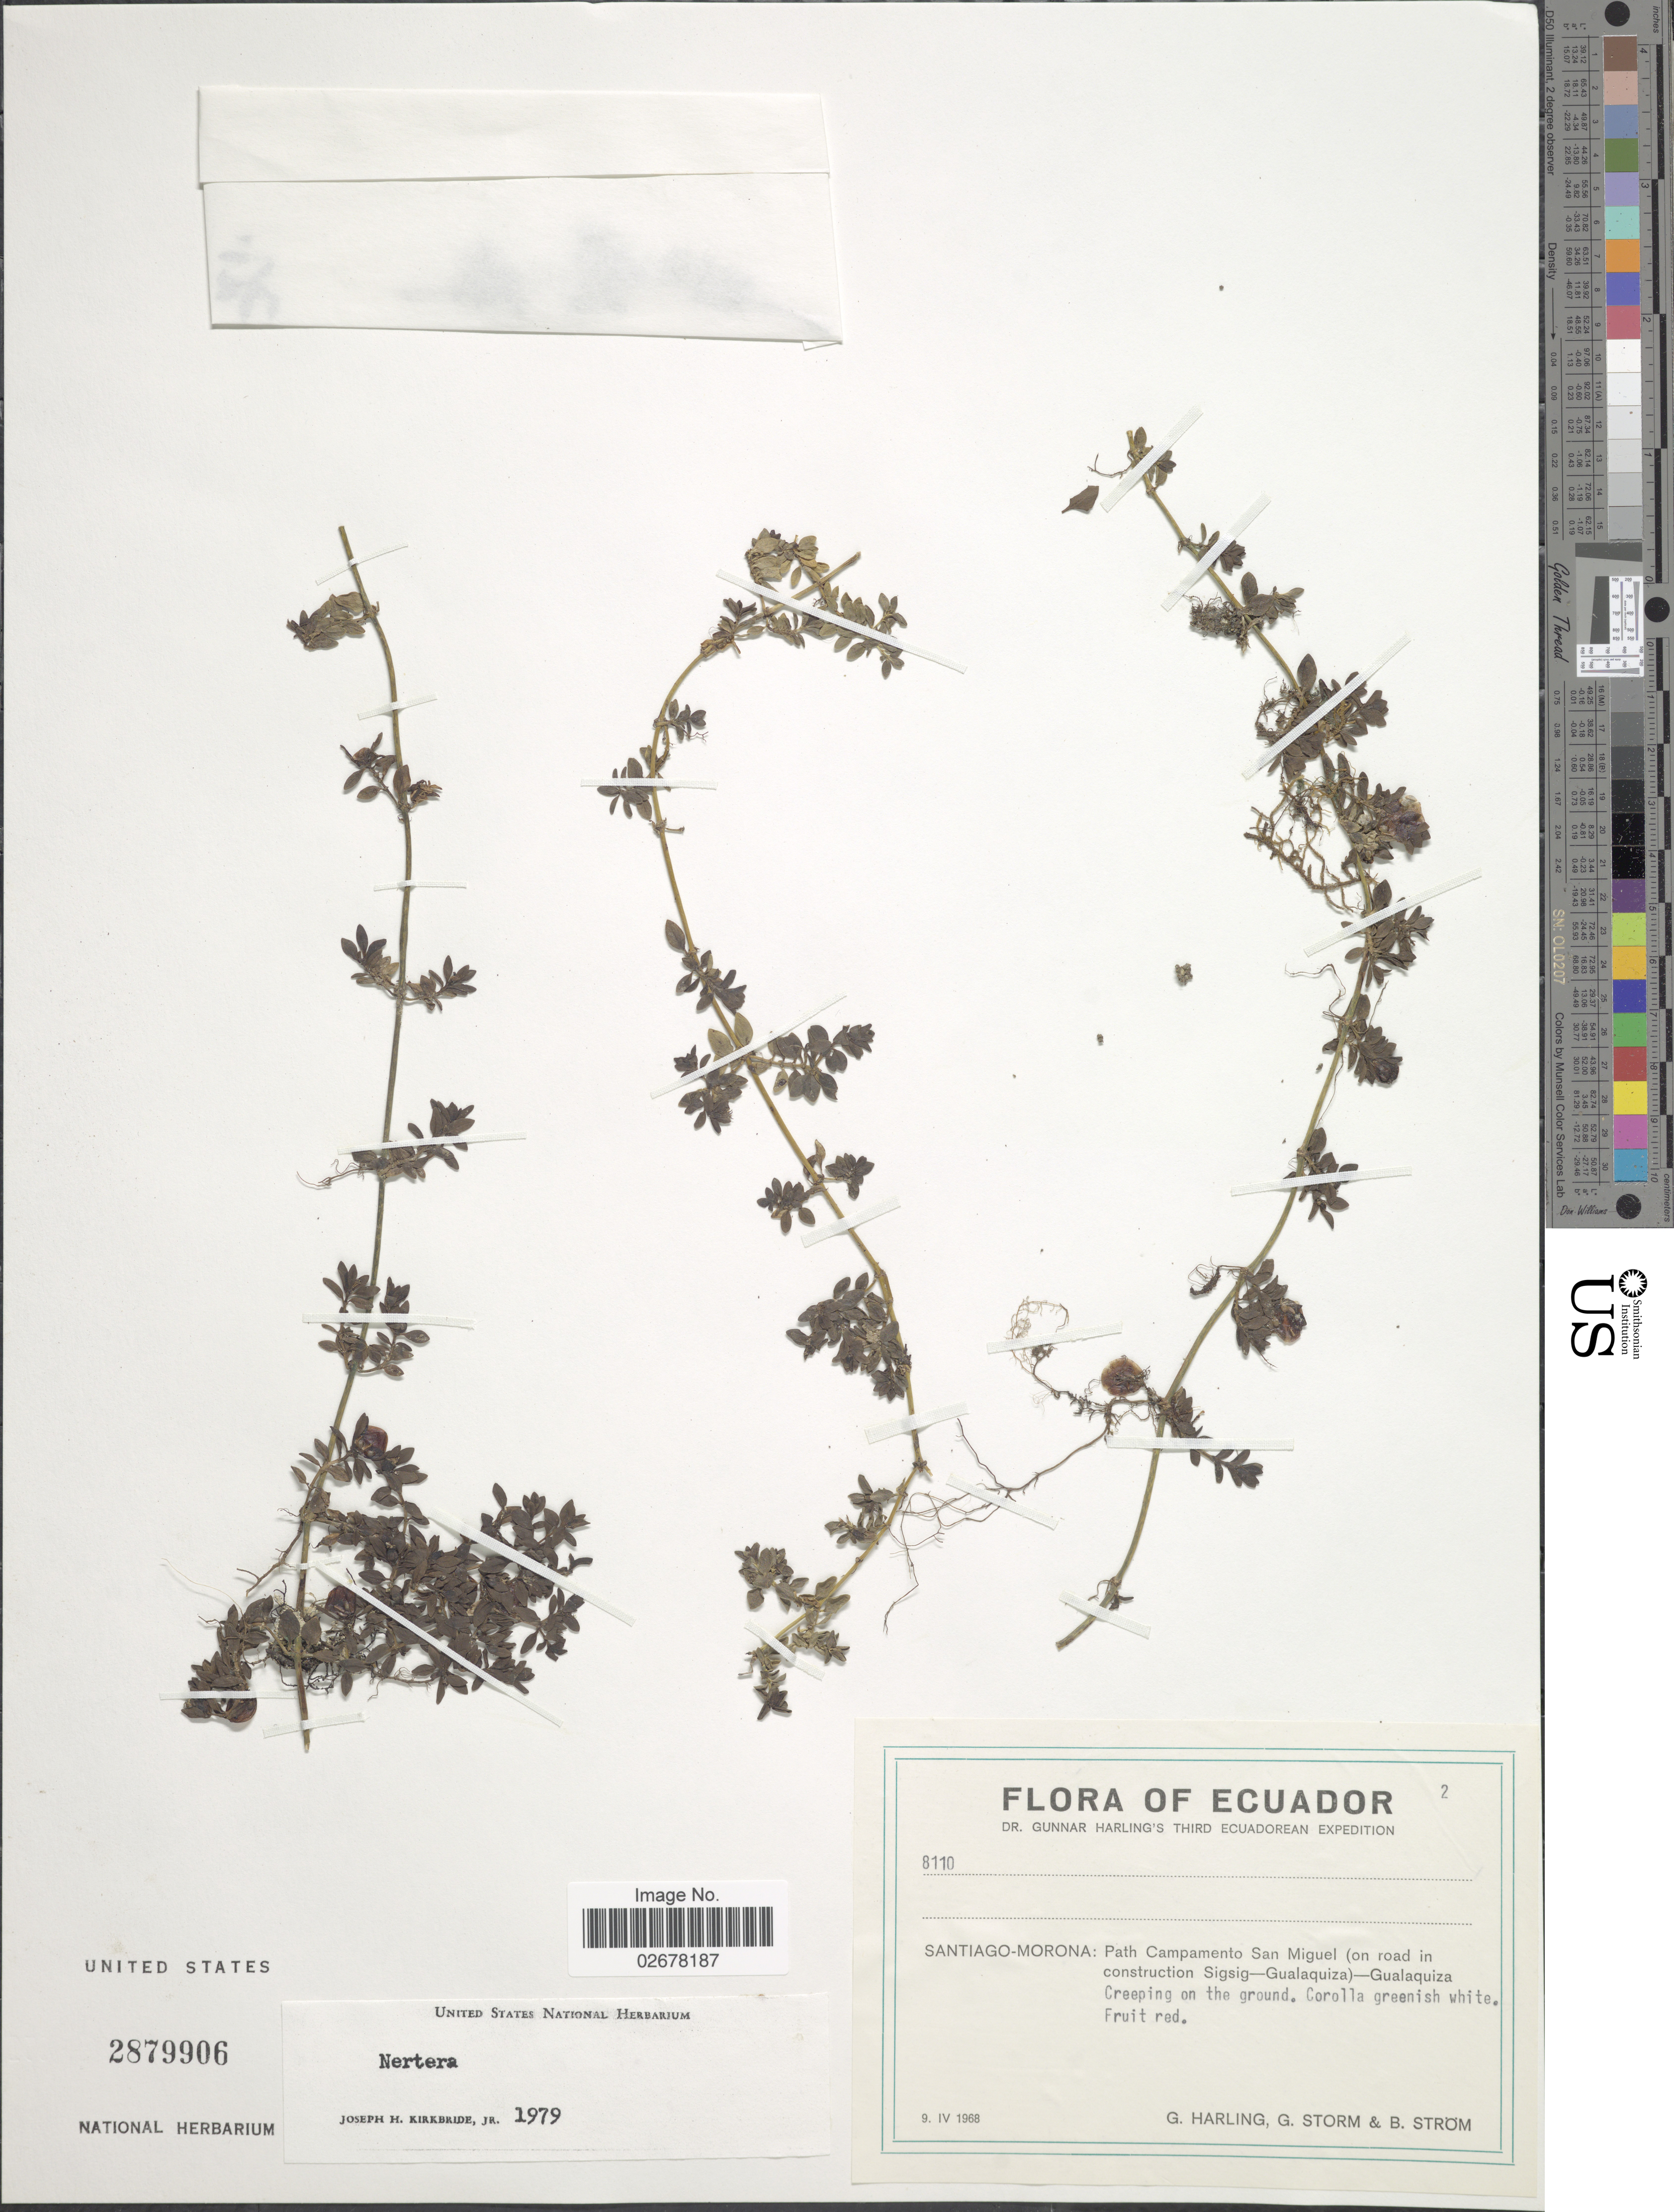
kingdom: Plantae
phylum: Tracheophyta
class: Magnoliopsida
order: Gentianales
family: Rubiaceae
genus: Nertera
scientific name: Nertera depressa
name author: Banks & Sol. ex Gaertn.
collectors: G. Harling, G. Storm & B. Ström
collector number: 8110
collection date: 1968-04-09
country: Ecuador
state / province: Morona-Santiago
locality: Path Campamento San Miguel (on road in construction Sigsig-Gualaquiza)-Gualaquiza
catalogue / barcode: US 2879906